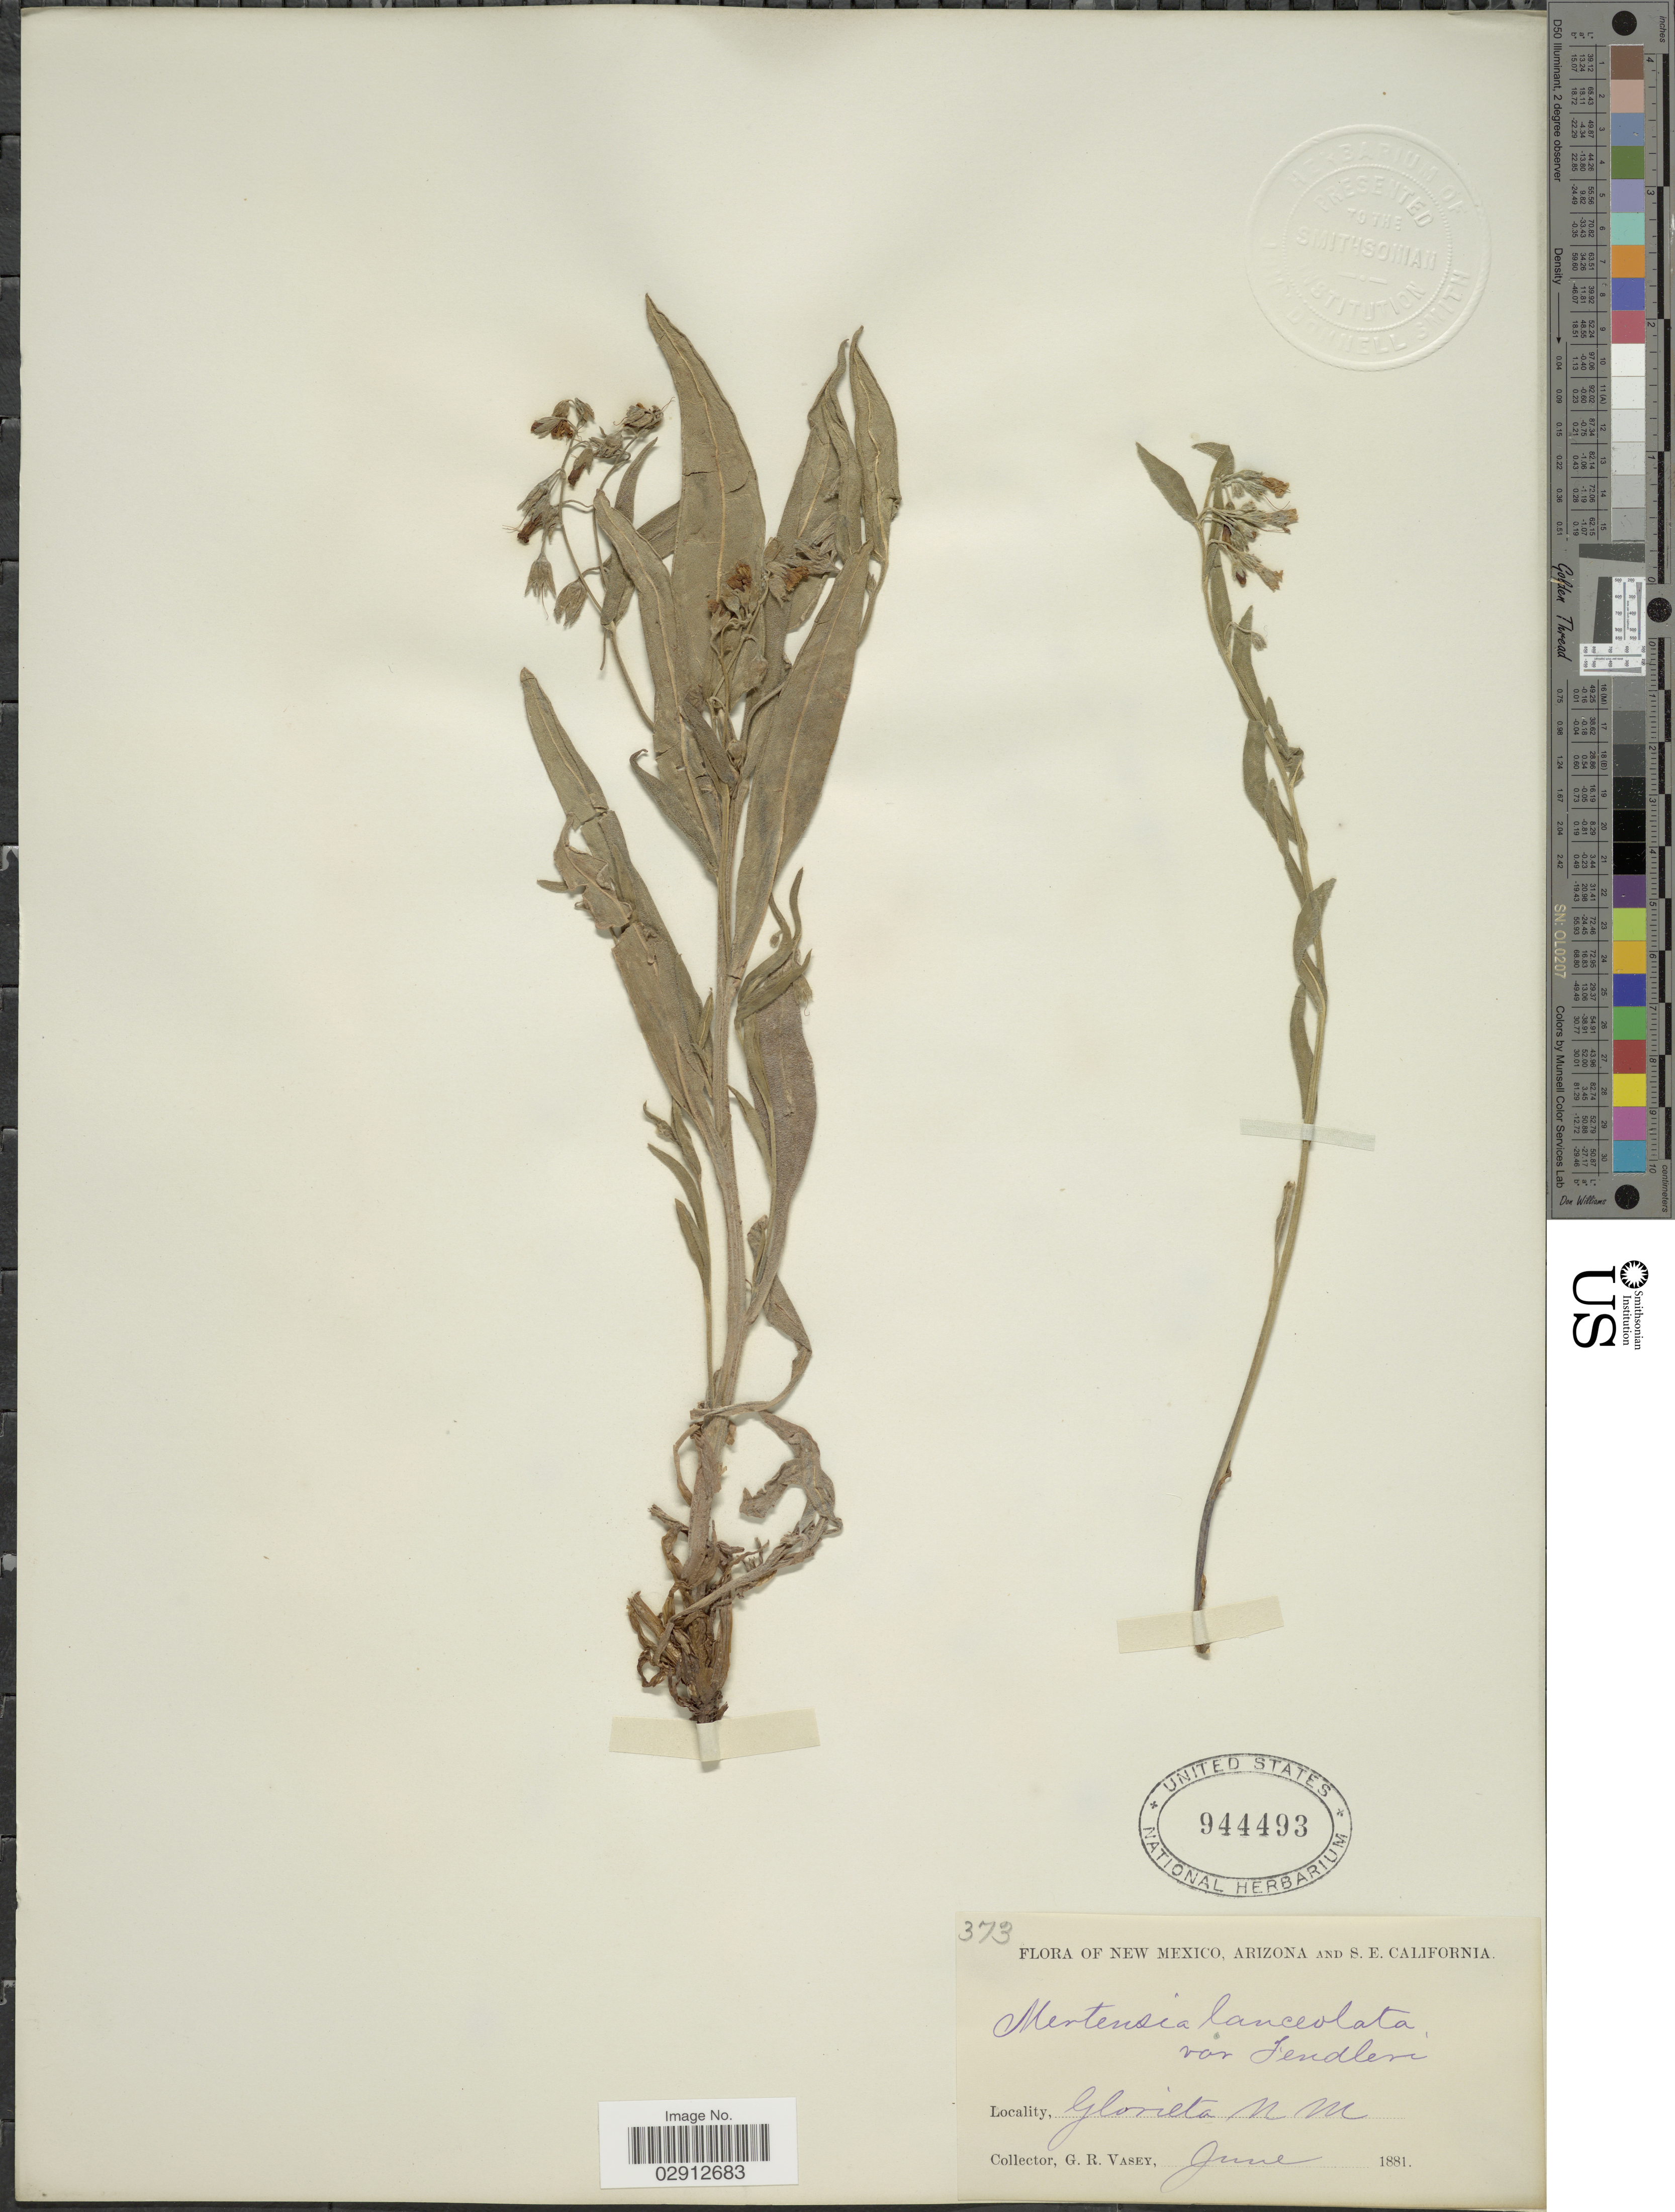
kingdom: Plantae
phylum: Tracheophyta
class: Magnoliopsida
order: Boraginales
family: Boraginaceae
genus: Mertensia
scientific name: Mertensia lanceolata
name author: (Pursh) DC. ex A. DC.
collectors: G. R. Vasey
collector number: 373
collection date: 1881-06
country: United States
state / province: New Mexico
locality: Glorieta NM.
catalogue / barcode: US 944493